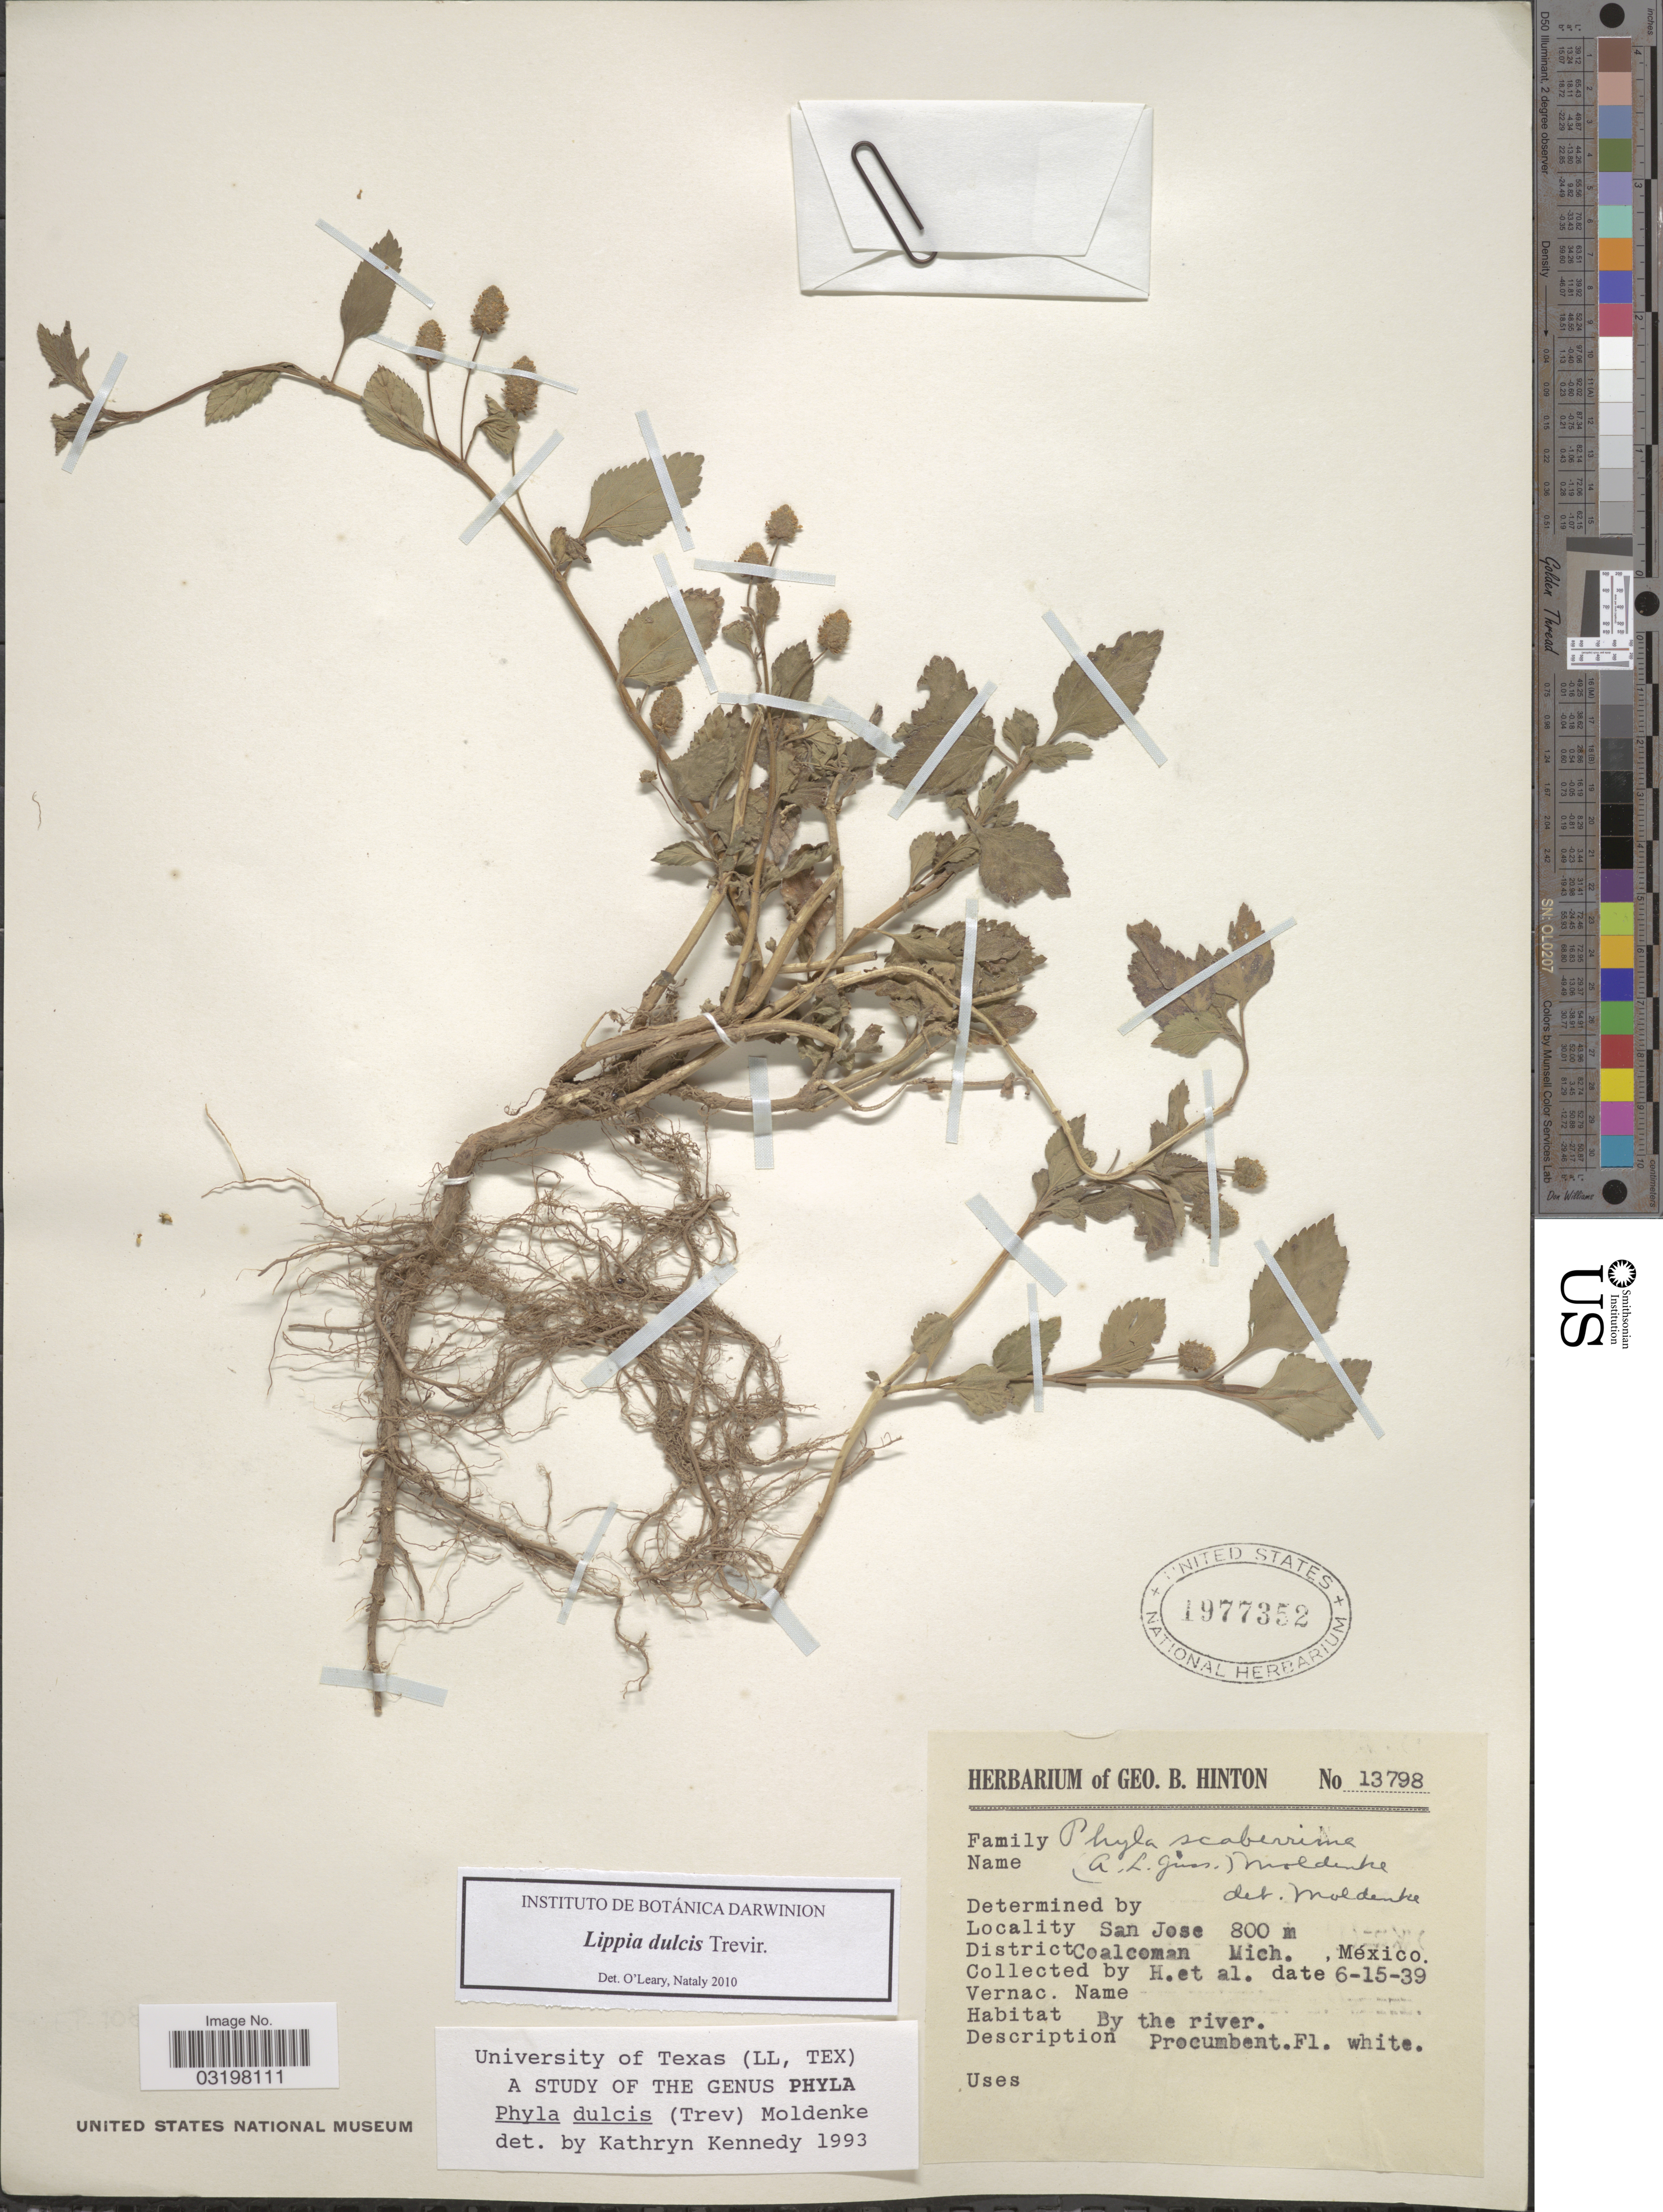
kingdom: Plantae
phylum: Tracheophyta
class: Magnoliopsida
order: Lamiales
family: Verbenaceae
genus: Lippia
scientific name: Lippia dulcis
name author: Trevis.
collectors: G. B. Hinton & et al.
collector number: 13798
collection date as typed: Transcribed d/m/y: 15/6/39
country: Mexico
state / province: Michoacán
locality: San Jose. District Coalcoman Mich. By the river.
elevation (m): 800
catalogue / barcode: US 1977352